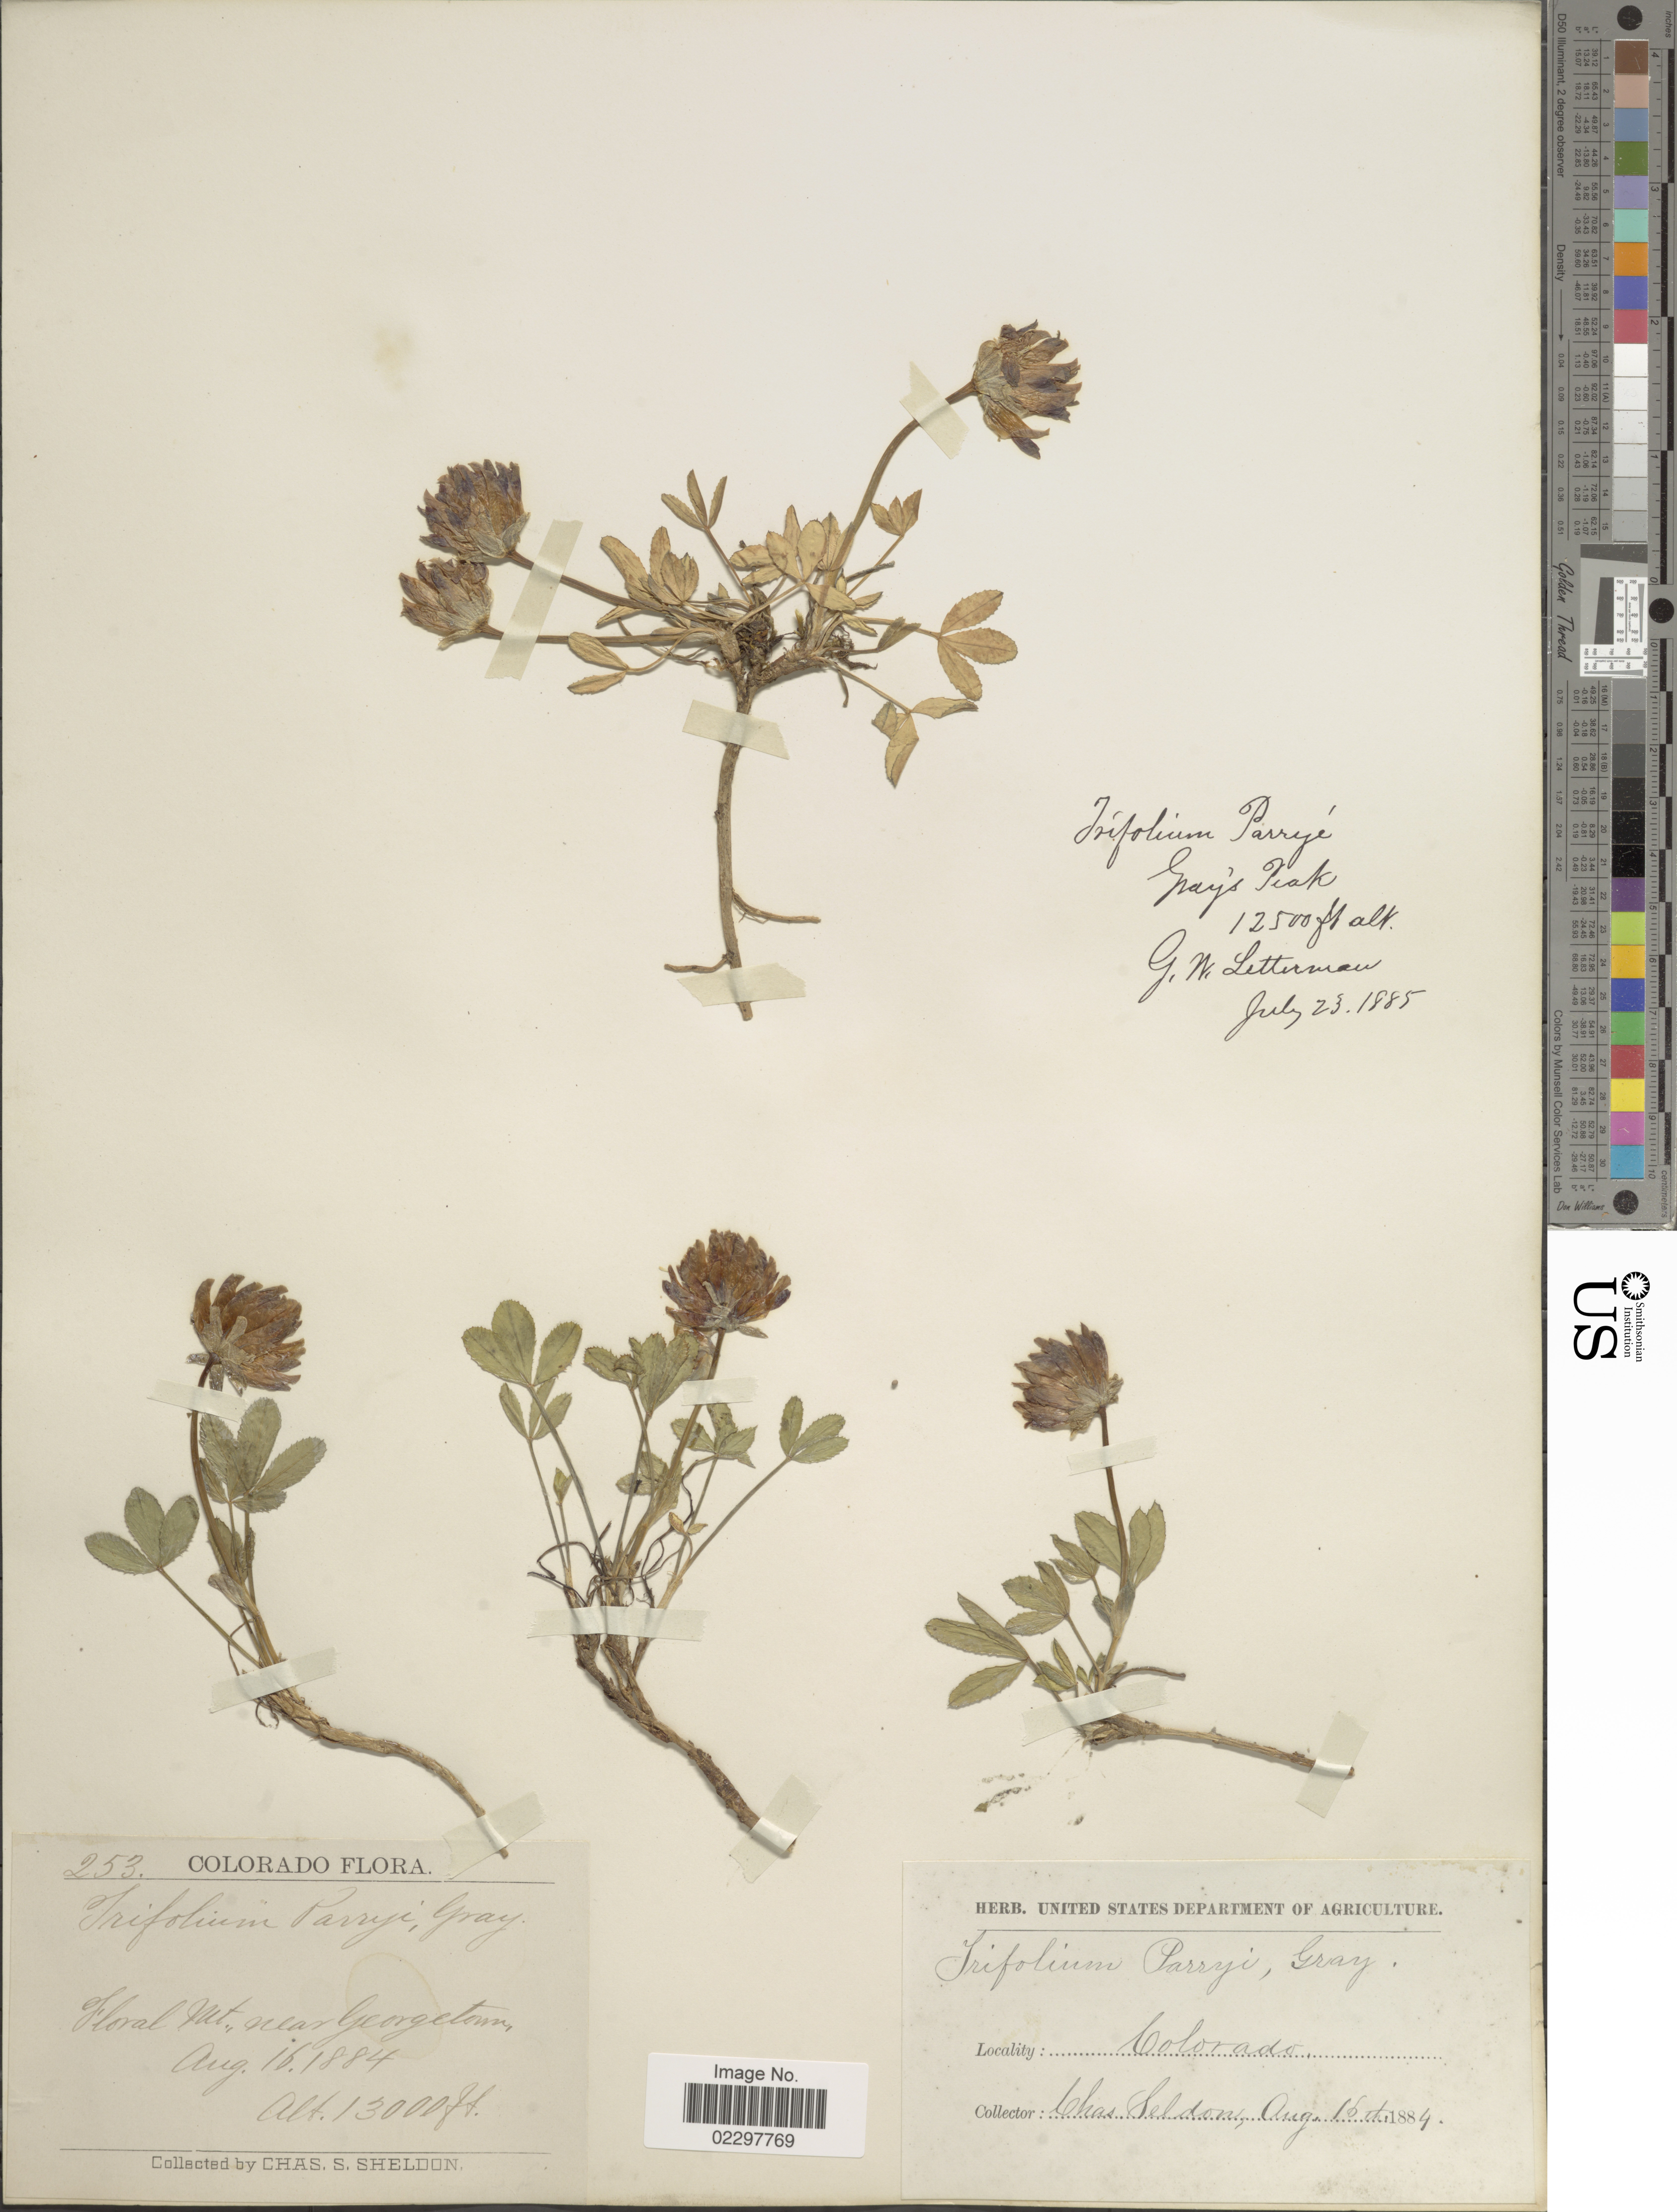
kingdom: Plantae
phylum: Tracheophyta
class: Magnoliopsida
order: Fabales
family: Fabaceae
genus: Trifolium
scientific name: Trifolium parryi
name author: A. Gray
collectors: C. S. Sheldon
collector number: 253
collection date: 1884-08-16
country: United States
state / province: Colorado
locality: Floral Mt., near Georgetown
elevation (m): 3962